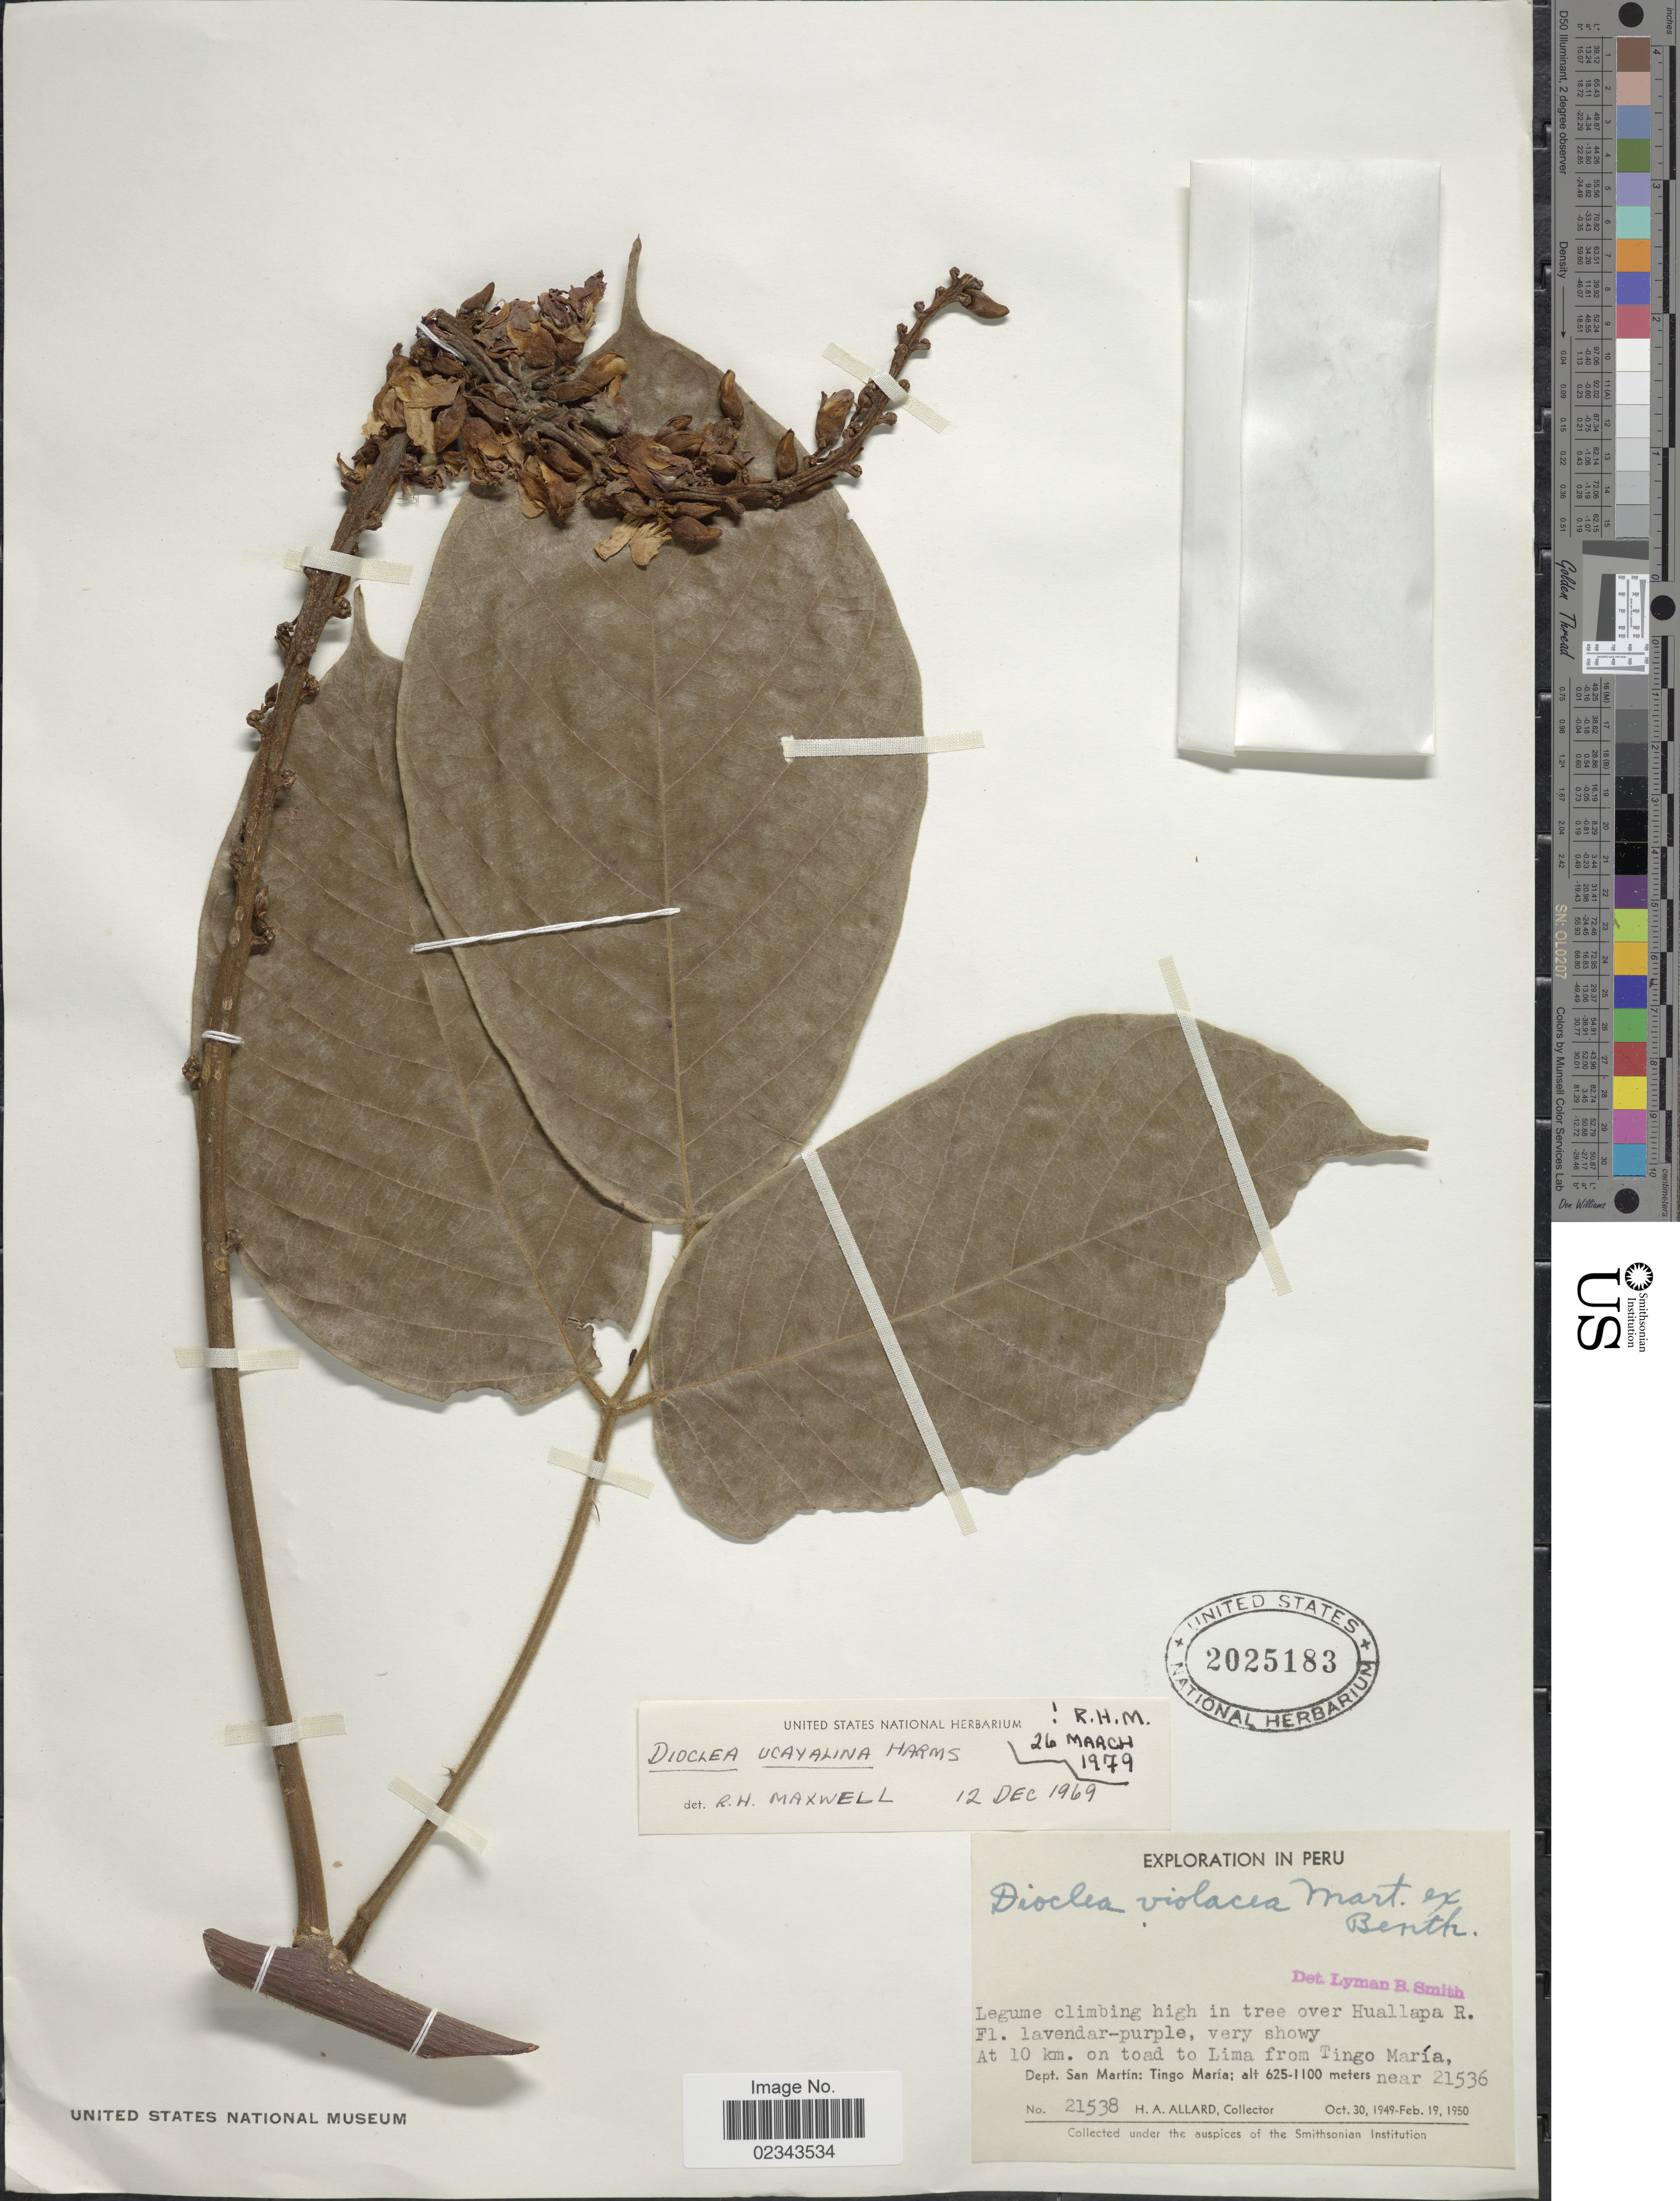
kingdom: Plantae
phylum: Tracheophyta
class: Magnoliopsida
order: Fabales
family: Fabaceae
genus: Macropsychanthus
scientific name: Macropsychanthus ucayalinus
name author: (Harms) L.P. Queiroz & Snak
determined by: Strong, Mark T., (BOT), Smithsonian Institution - National Museum of Natural History (UNITED STATES)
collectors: H. A. Allard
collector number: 21538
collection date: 1949-10-30/1950-02-19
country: Peru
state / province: San Martín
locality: In tree over Huallapa R., at 10 km. on road to Lima from Tingo Maria, Tingo Maria, near 2153 [unsure placement].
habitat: on road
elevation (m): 625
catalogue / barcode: US 2025183